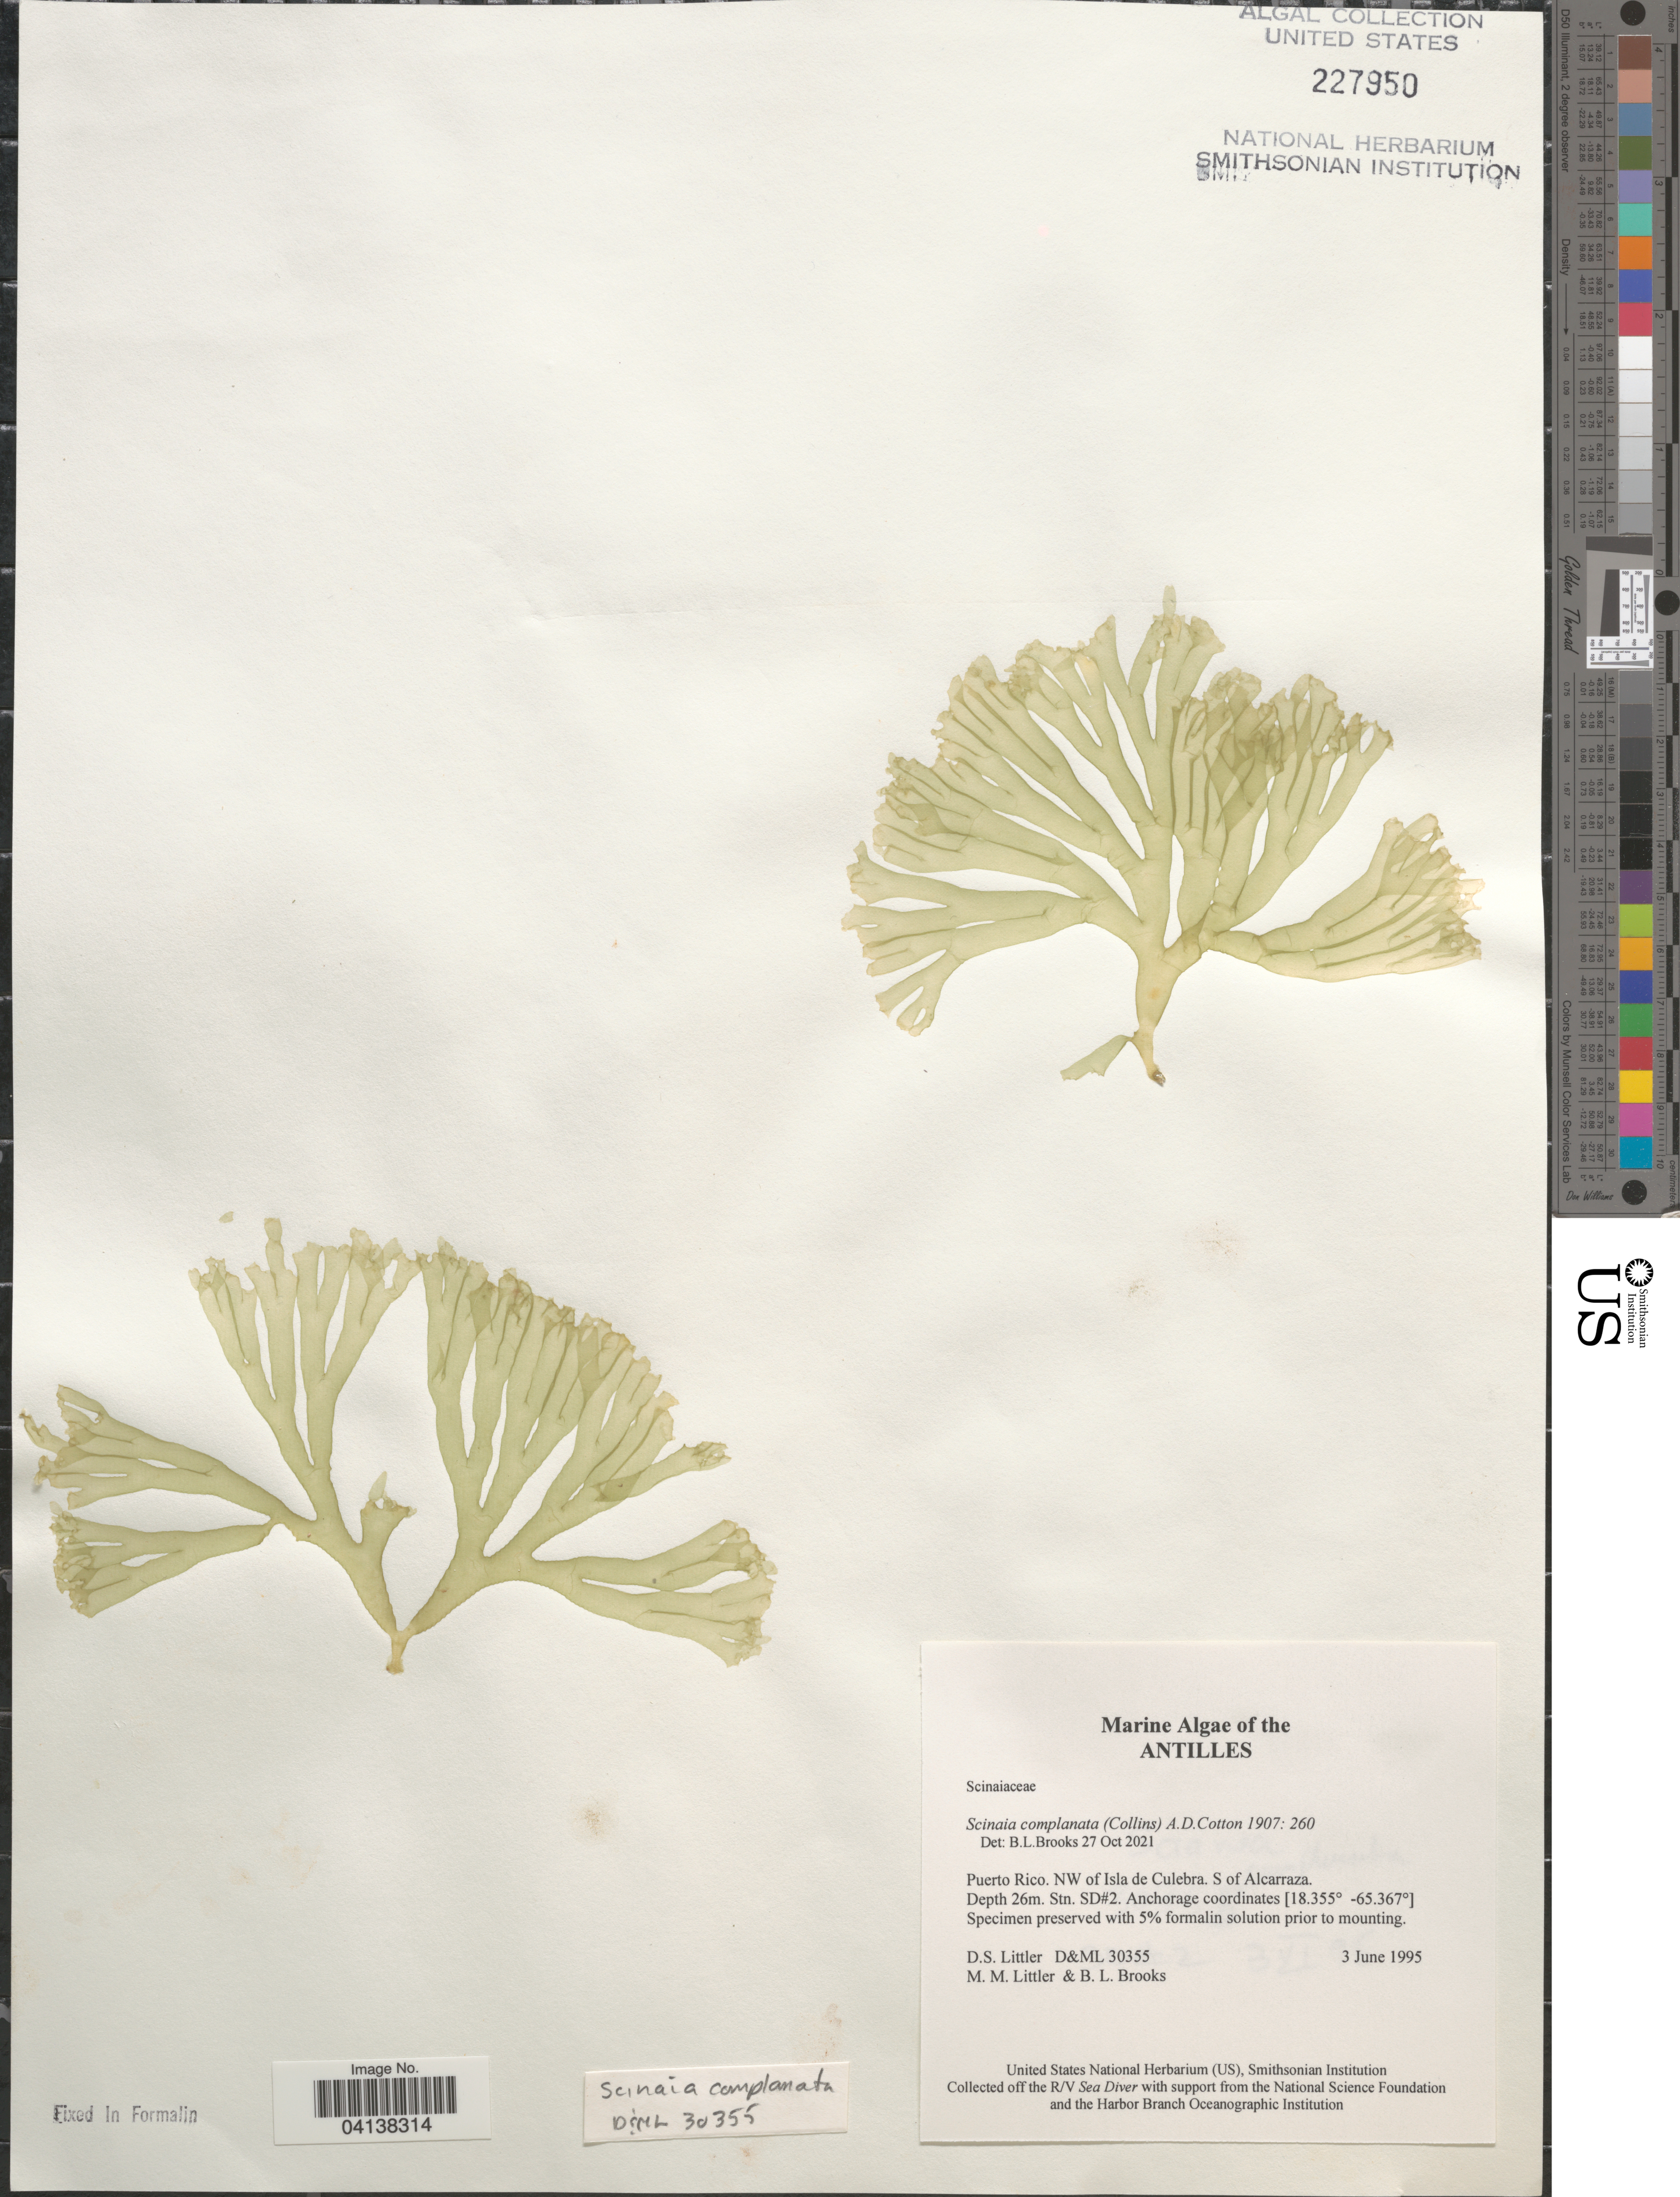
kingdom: Plantae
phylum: Rhodophyta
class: Florideophyceae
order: Nemaliales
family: Scinaiaceae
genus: Scinaia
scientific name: Scinaia complanata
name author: (Collins in Collins et al.) Cotton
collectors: D. S. Littler & B. Brooks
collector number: D&ML 30355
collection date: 1995-06-03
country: Puerto Rico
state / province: Culebra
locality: NW of Isla de Culebra. S of Alcarraza. Stn. SD#2. The Antilles.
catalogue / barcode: US 227950